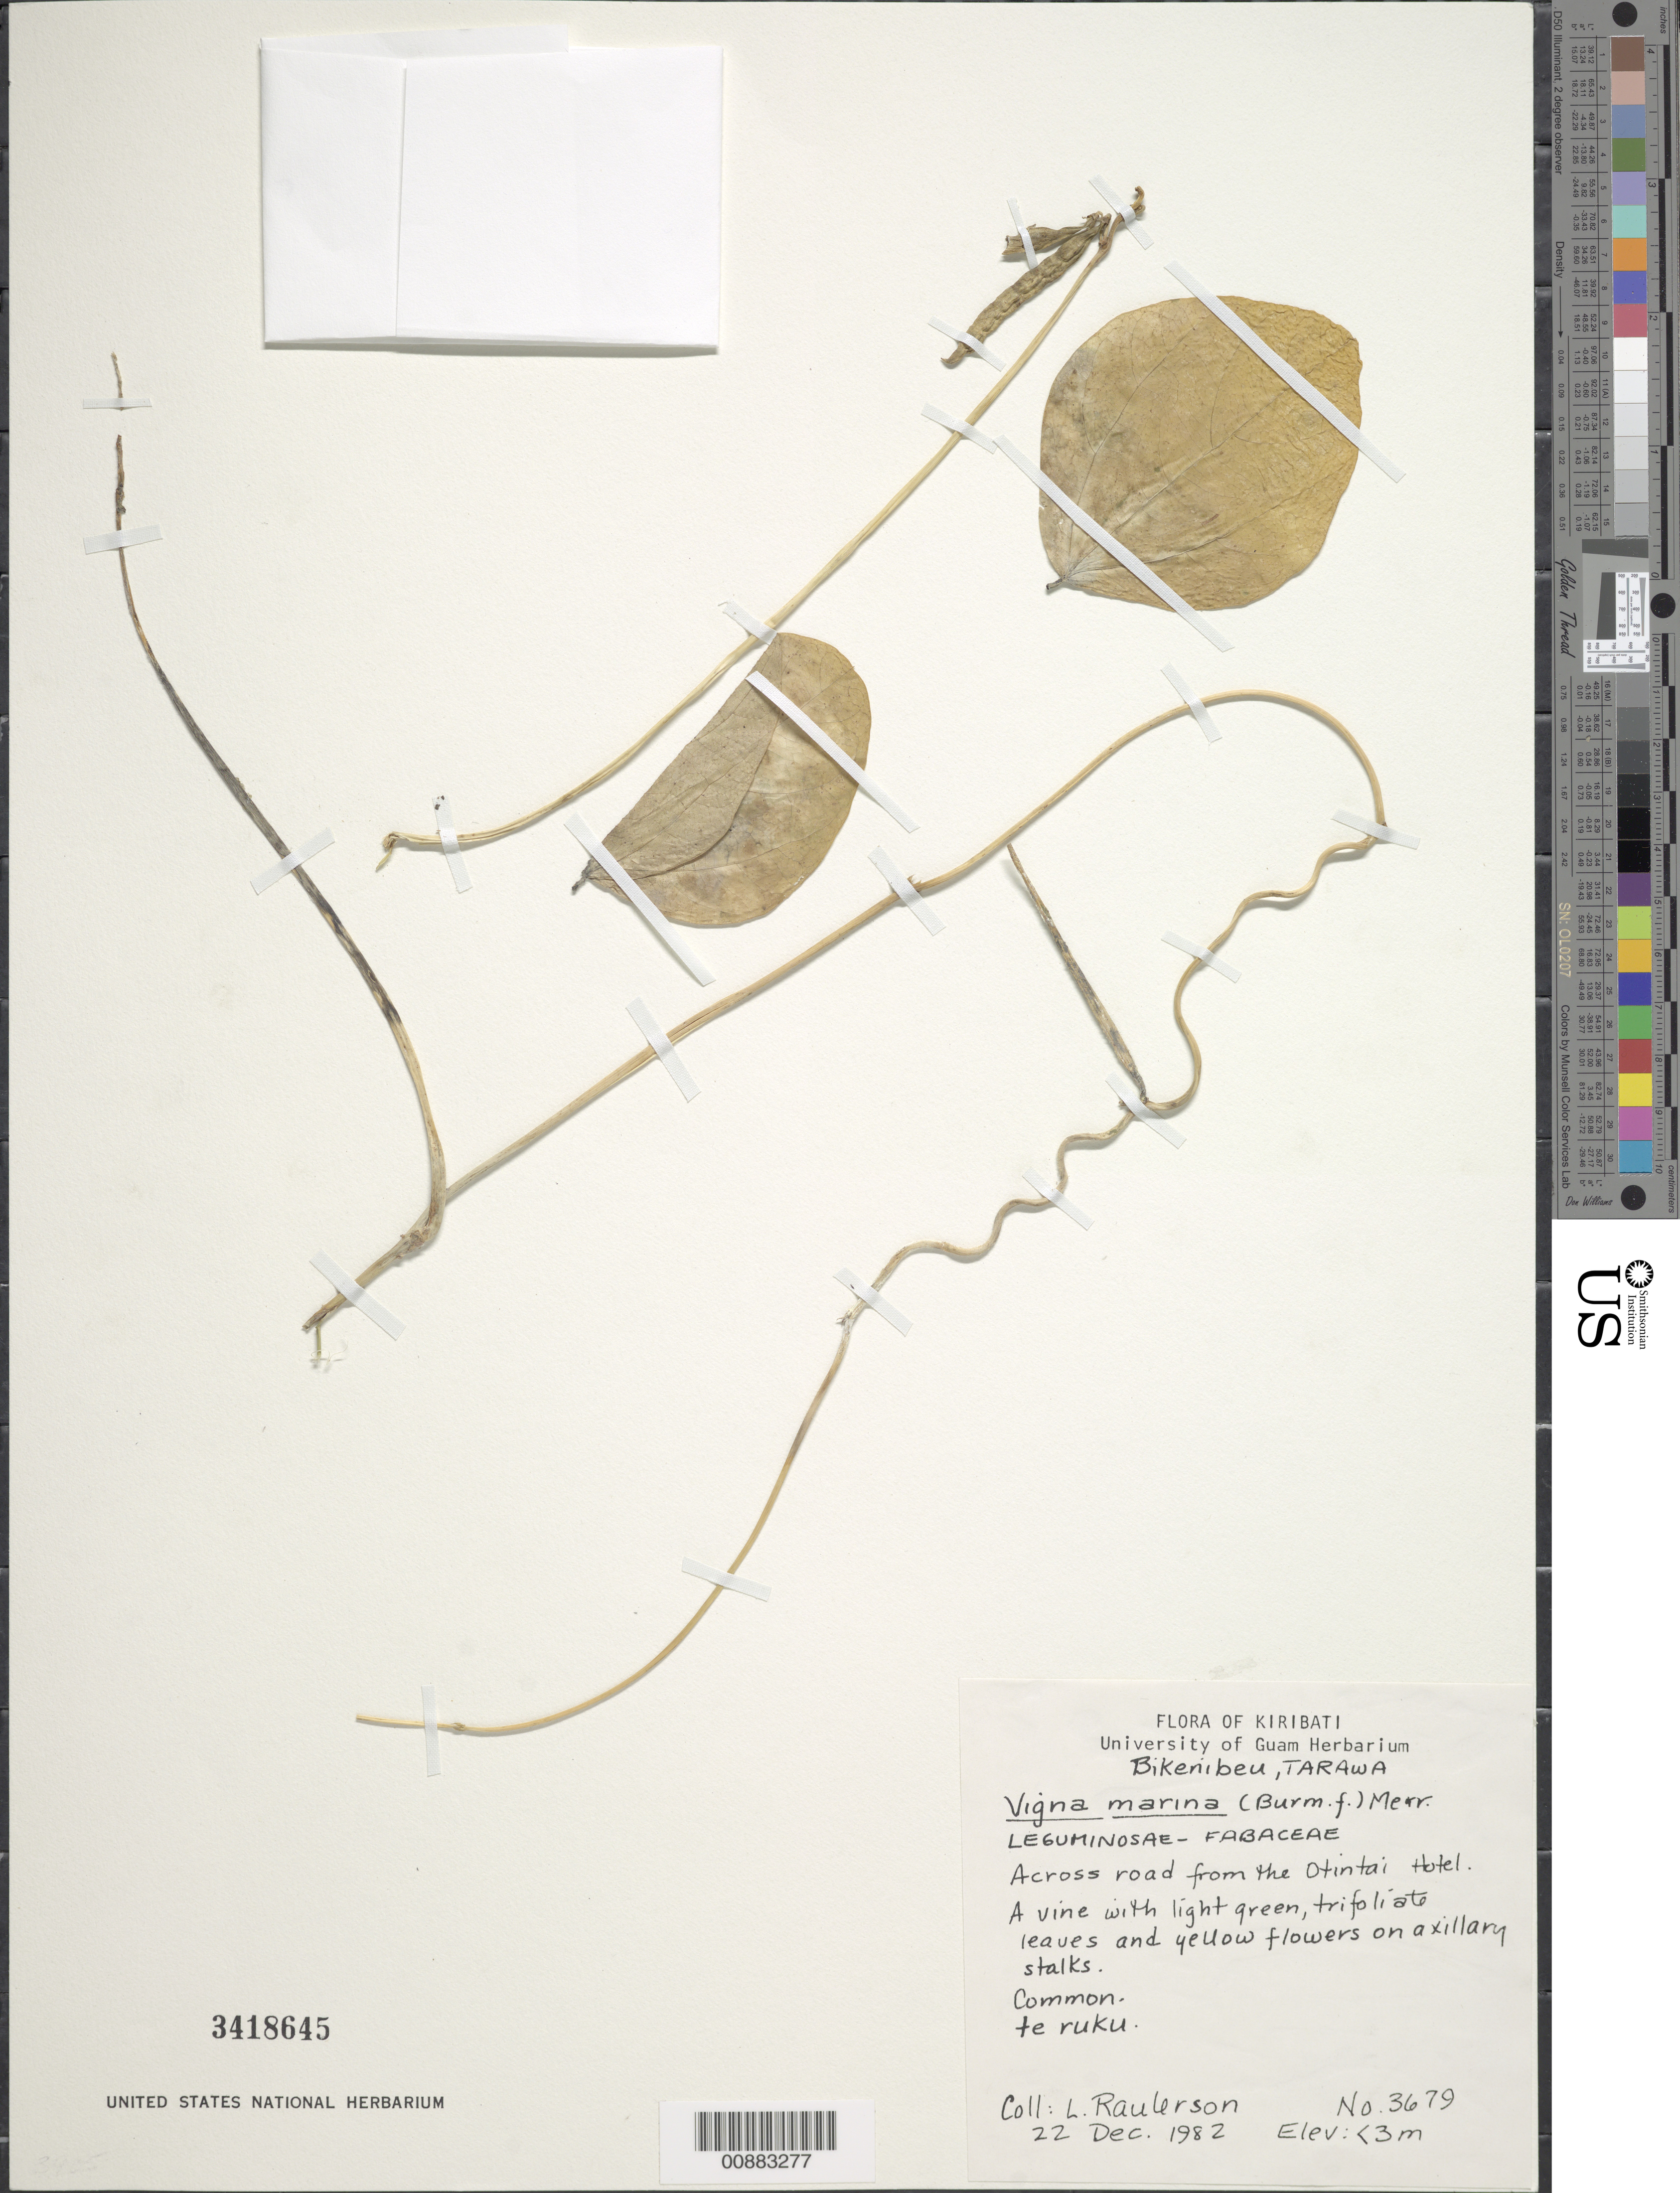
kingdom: Plantae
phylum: Tracheophyta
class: Magnoliopsida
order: Fabales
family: Fabaceae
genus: Vigna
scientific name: Vigna marina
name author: (Burm.) Merr.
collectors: L. Raulerson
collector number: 3679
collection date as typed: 22 Dec 1982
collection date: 1982-12-22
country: Kiribati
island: Tarawa Atoll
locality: Across road from the Otintai Hotel.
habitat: Common vine.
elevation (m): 3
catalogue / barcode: US 3418645